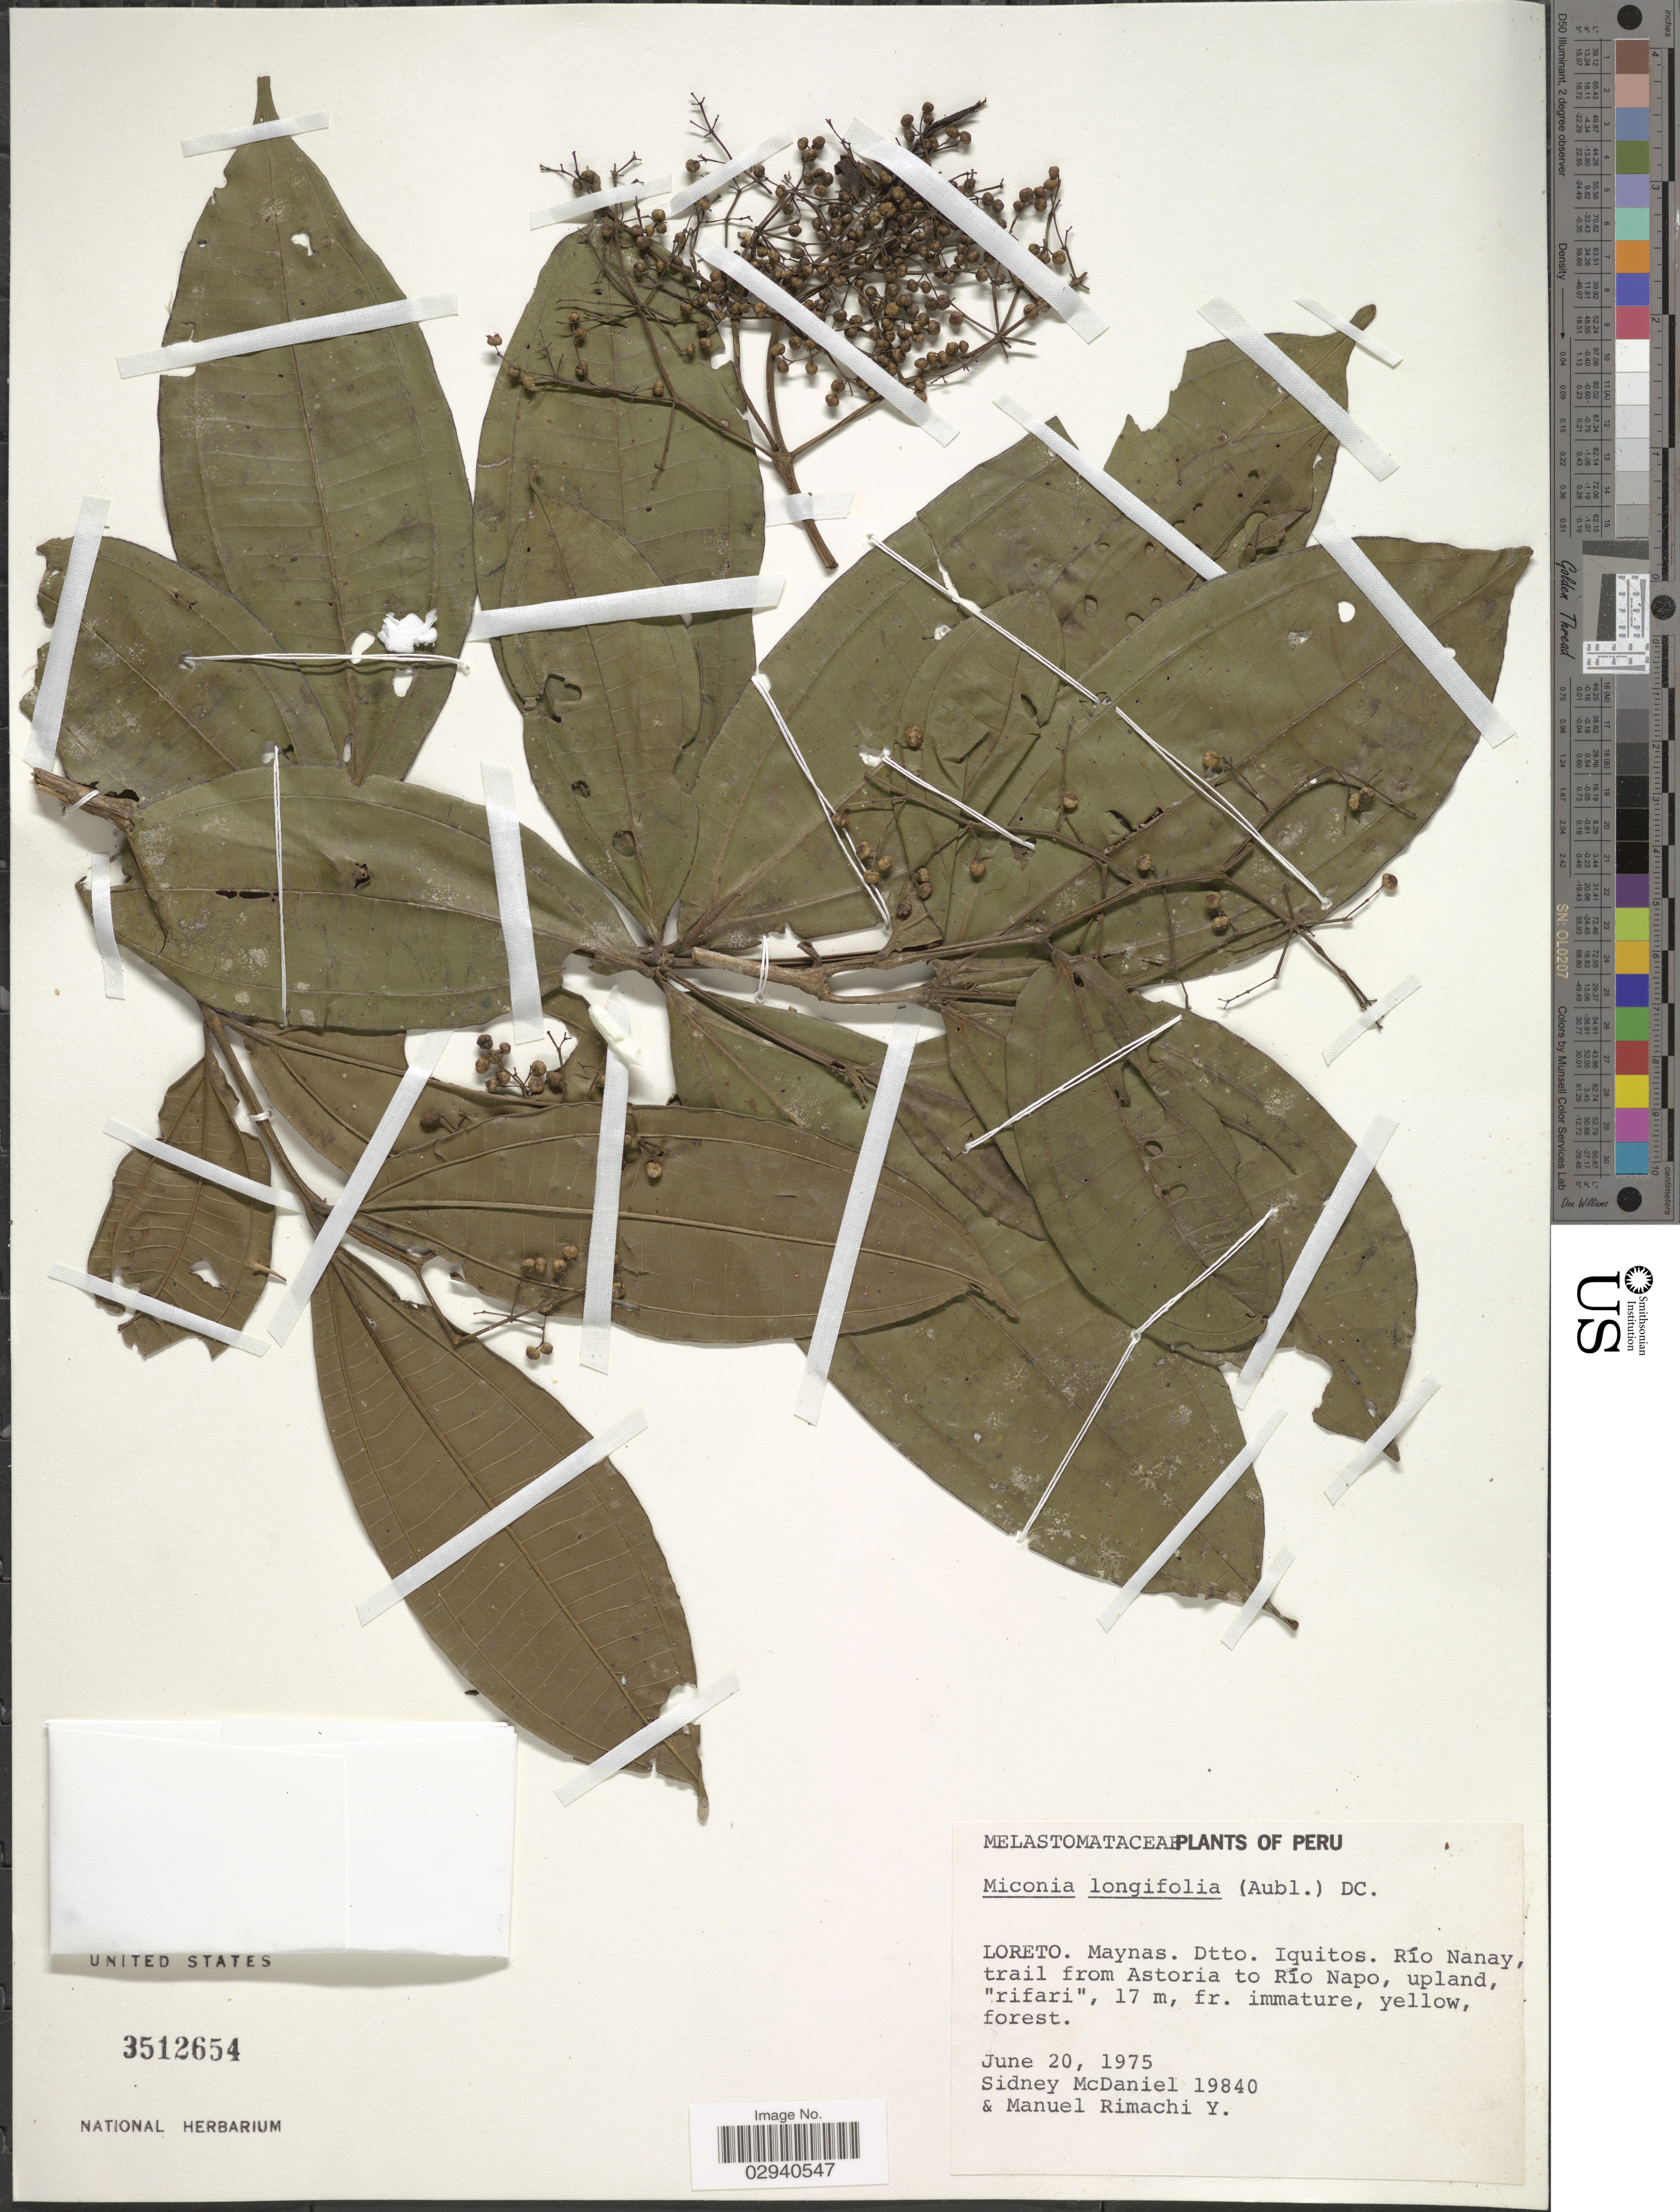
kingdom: Plantae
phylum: Tracheophyta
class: Magnoliopsida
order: Myrtales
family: Melastomataceae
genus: Miconia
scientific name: Miconia longifolia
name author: (Aubl.) DC.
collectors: S. McDaniel & M. Rimachi Y.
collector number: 19840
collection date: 1975-06-20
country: Peru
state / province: Loreto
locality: Maynas. Dtto. Iquitos. Río Nanay, trail from Astoria to Río Napo.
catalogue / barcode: US 3512654